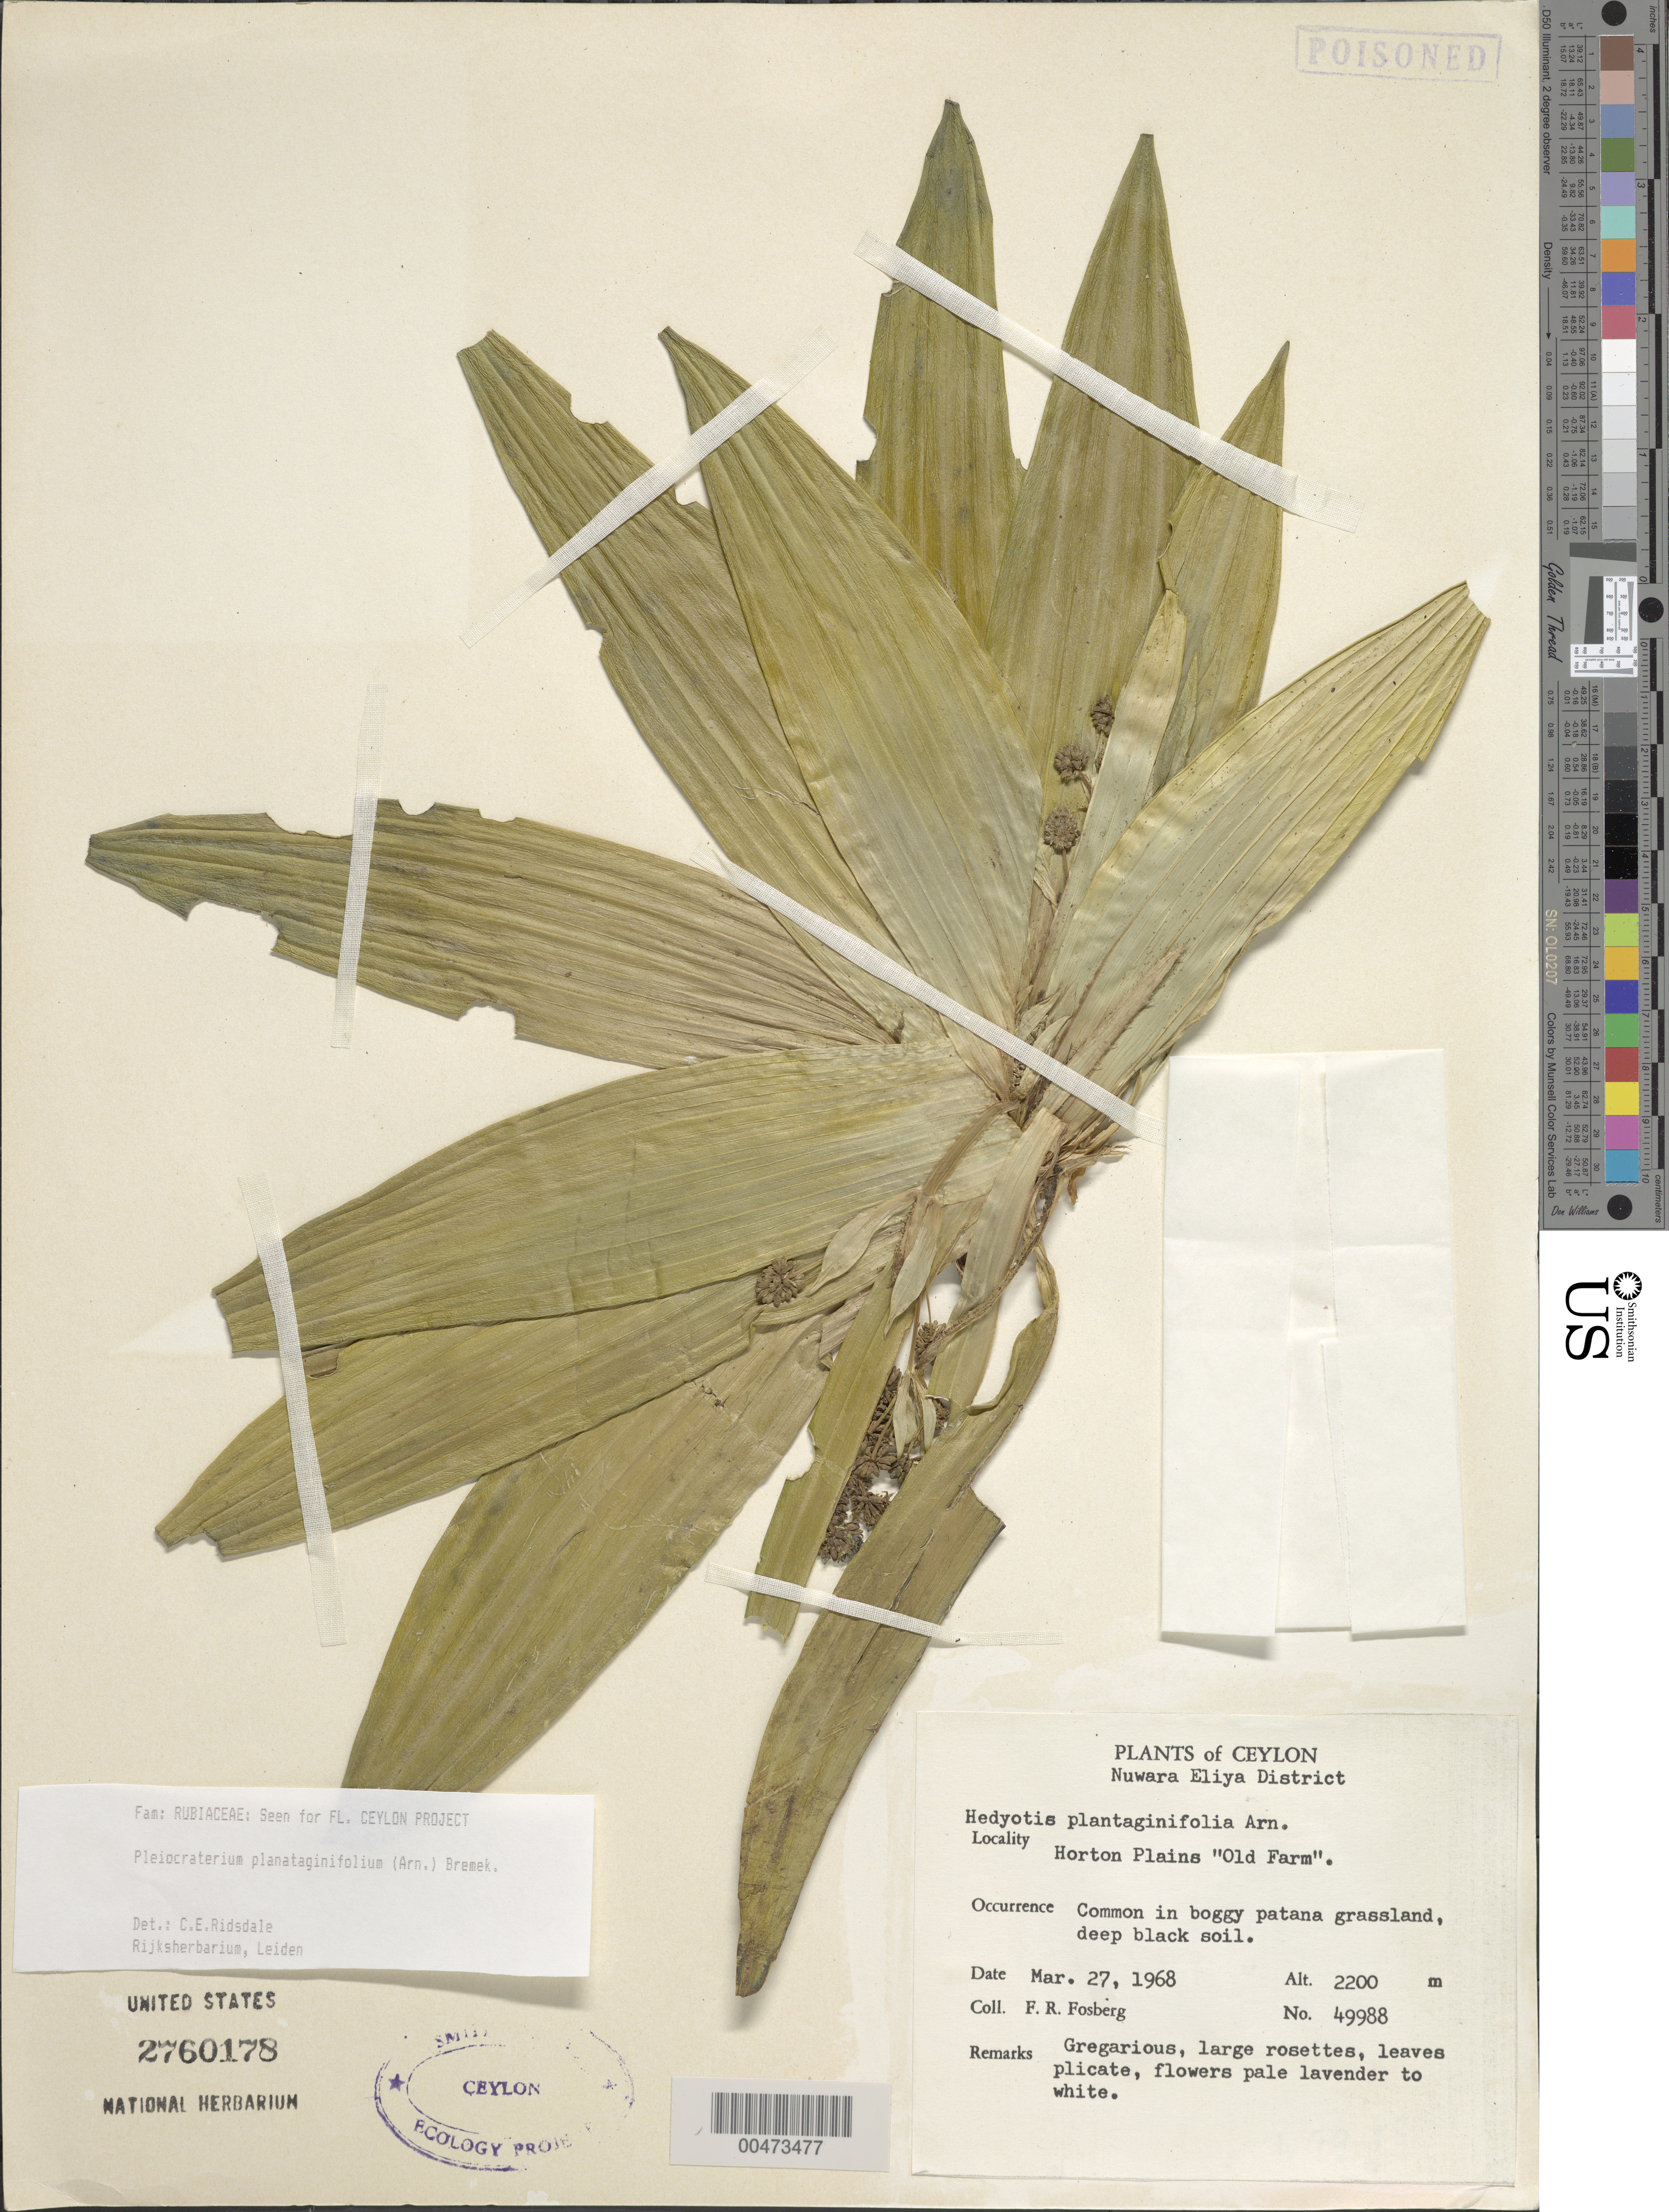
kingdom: Plantae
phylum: Tracheophyta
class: Magnoliopsida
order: Gentianales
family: Rubiaceae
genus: Pleiocraterium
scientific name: Pleiocraterium planataginifolium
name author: (Arn.) Bremek.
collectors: F. R. Fosberg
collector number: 49988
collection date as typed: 27 Mar 1968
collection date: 1968-03-27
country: Sri Lanka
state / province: Central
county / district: Nuwara Eliya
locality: Horton Plains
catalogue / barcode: US 2760178